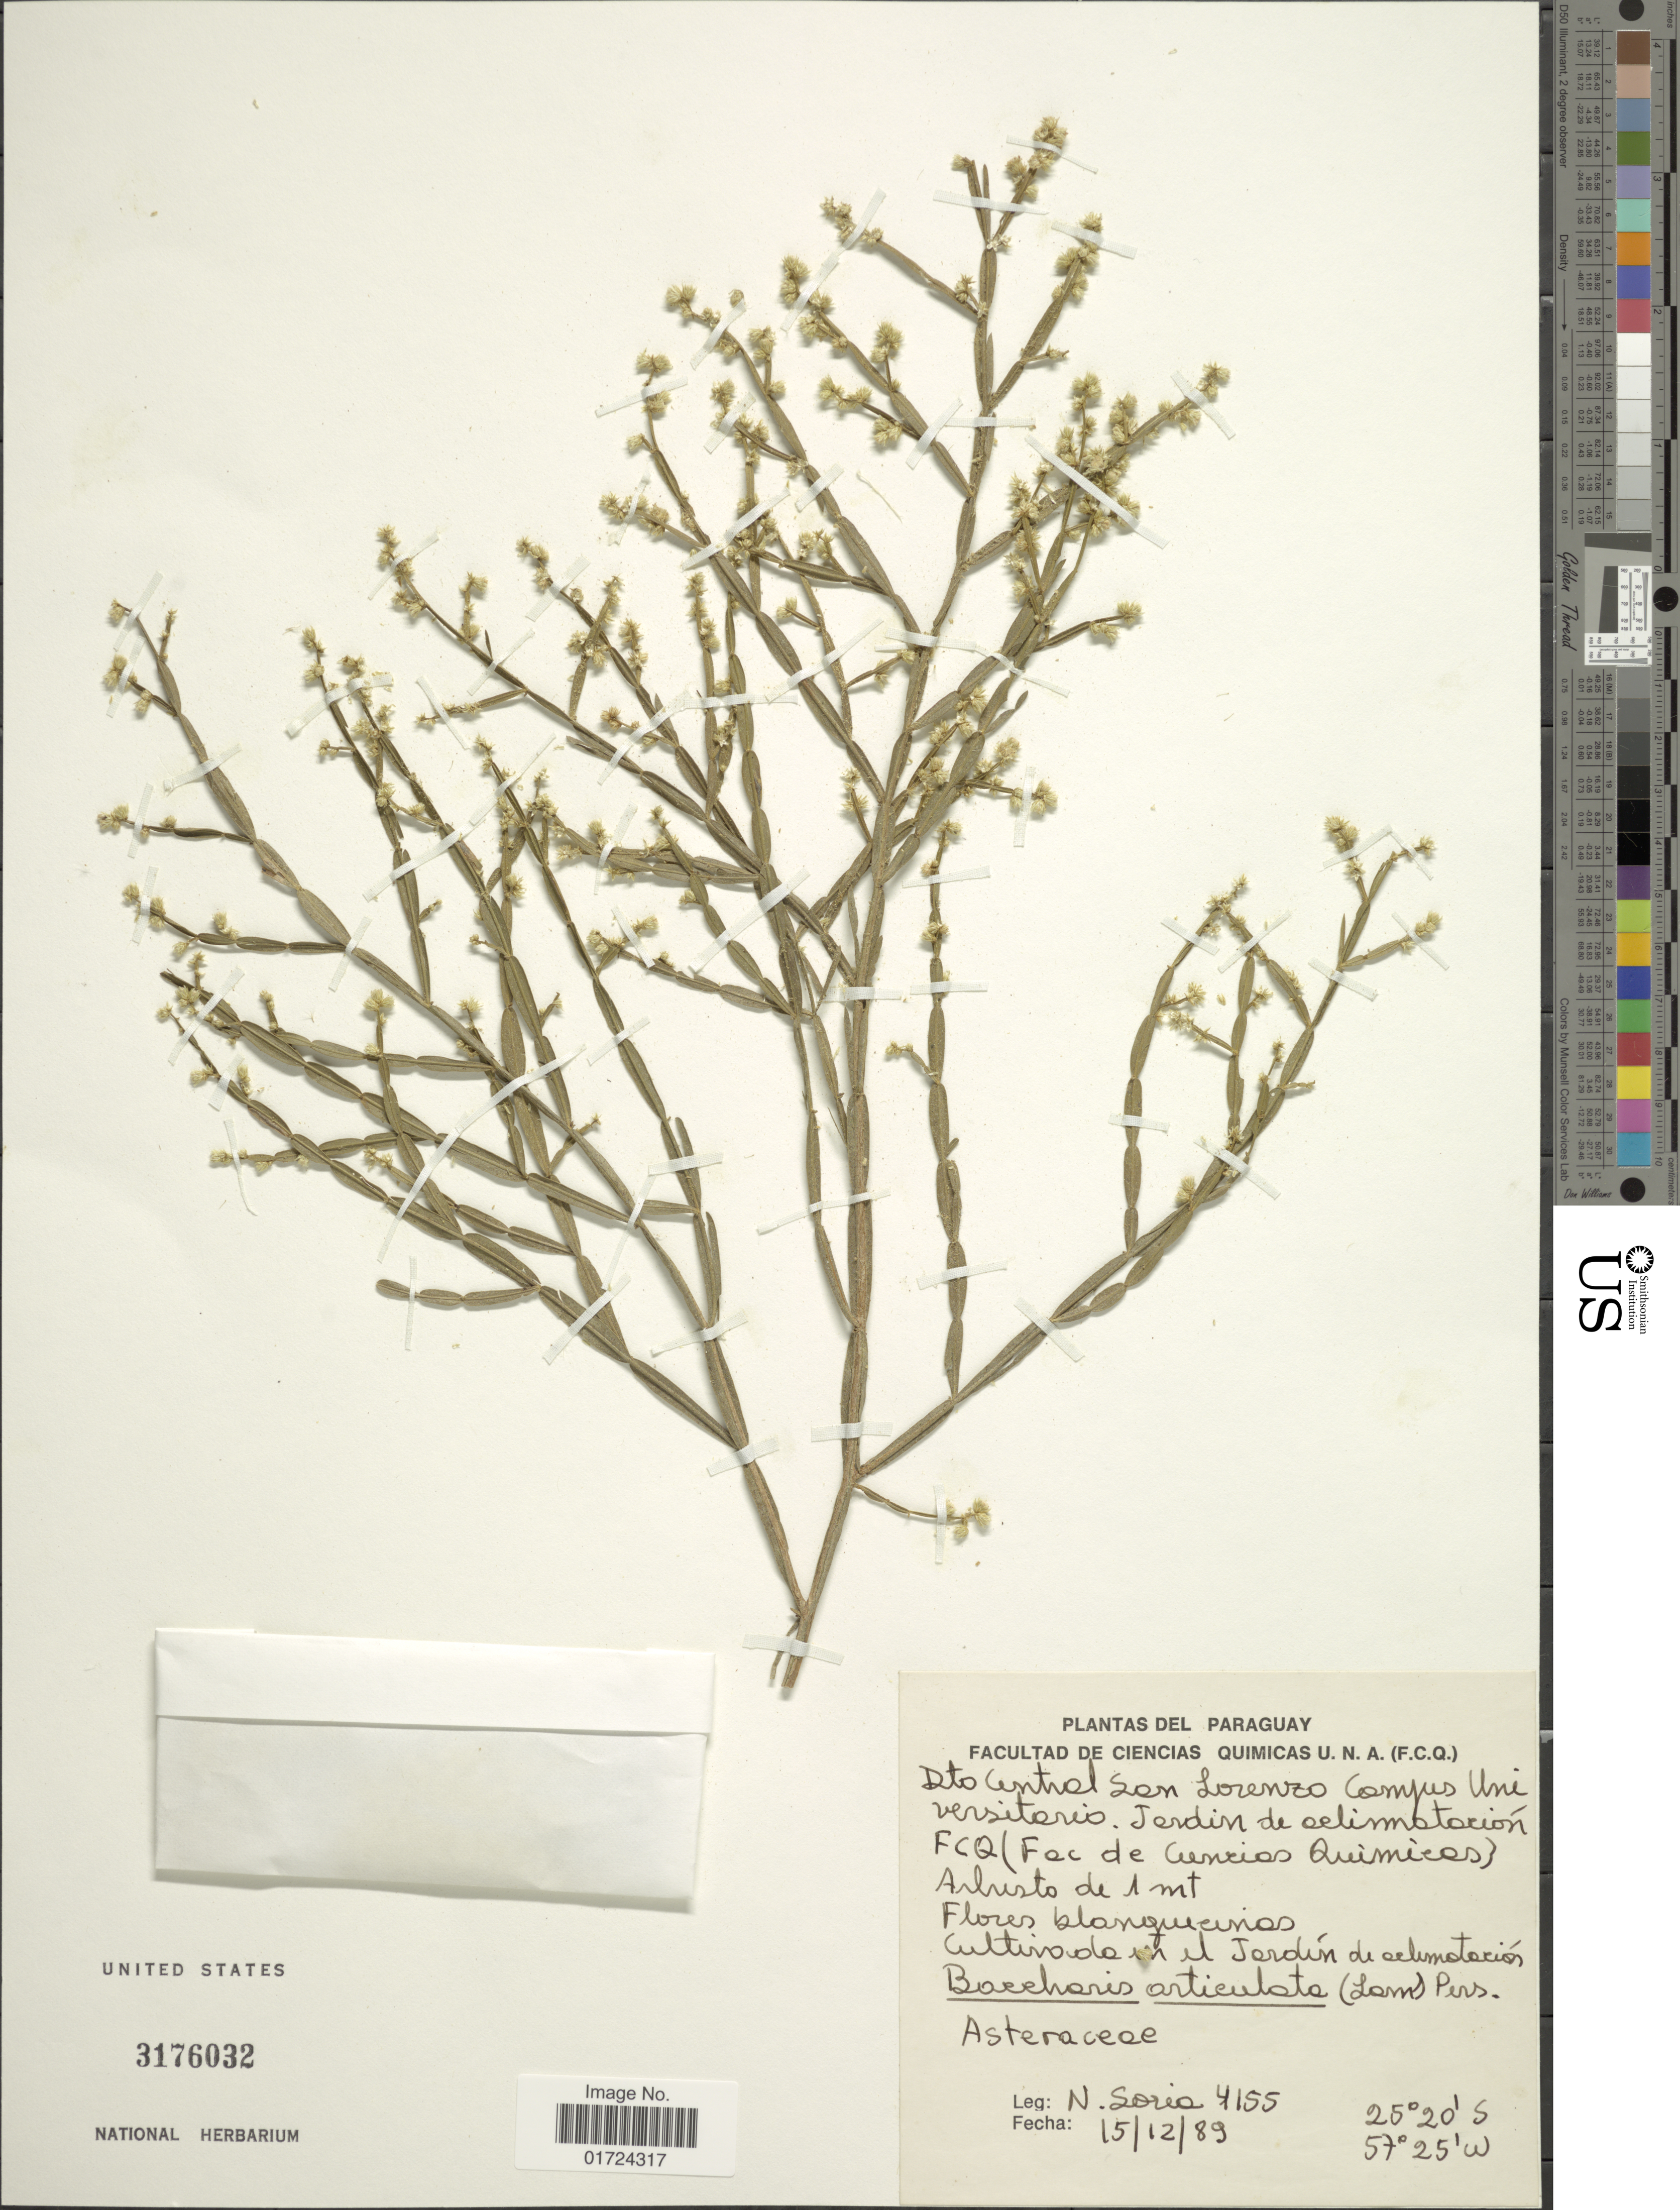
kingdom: Plantae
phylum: Tracheophyta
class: Magnoliopsida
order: Asterales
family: Asteraceae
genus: Baccharis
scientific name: Baccharis articulata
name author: (Lam.) Pers.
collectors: N. Soria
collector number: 4155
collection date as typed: Transcribed d/m/y: 15/12/89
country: Paraguay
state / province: Central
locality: Dto. Central San Lorenzo campus Universitario. Jardin de selimatacion FCQ (Fac de Ciencias Quimicas).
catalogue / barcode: US 3176032